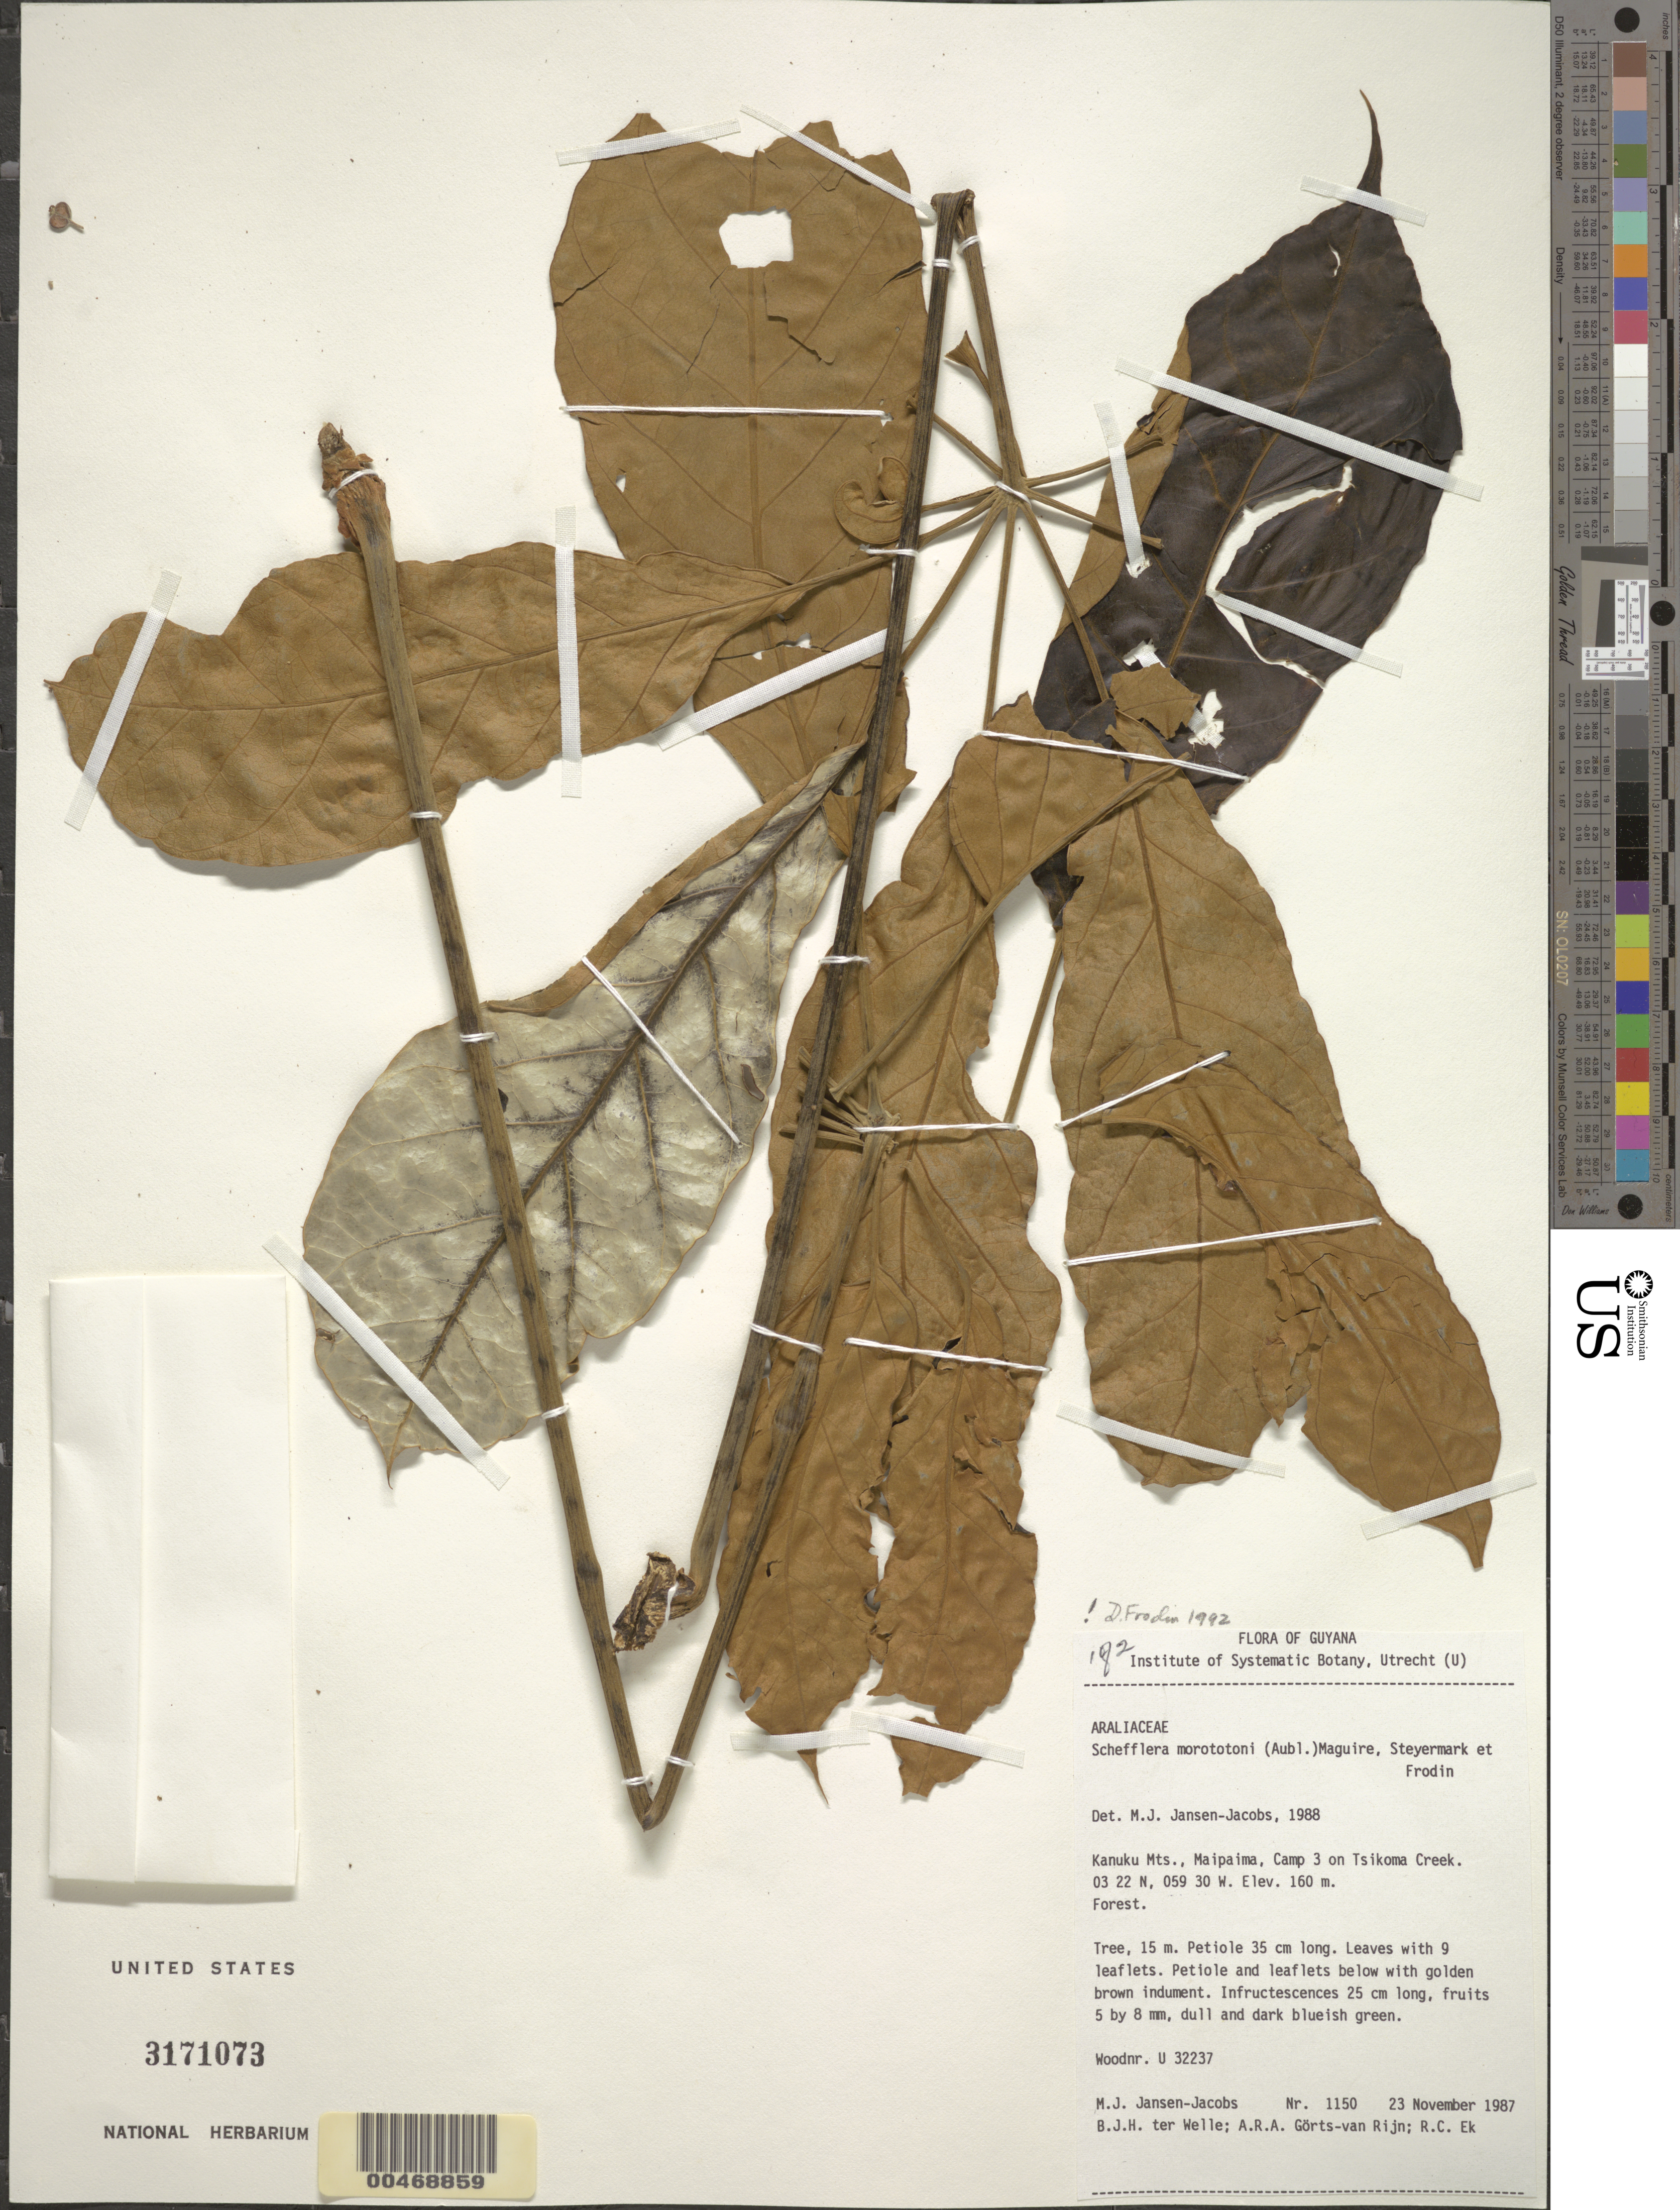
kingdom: Plantae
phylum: Tracheophyta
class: Magnoliopsida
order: Apiales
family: Araliaceae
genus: Schefflera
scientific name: Schefflera morototoni (Aubl.) Maguire, Steyerm. & Frodin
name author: (Aubl.) Maguire et al.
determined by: Frodin, D. G.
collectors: M. J. Jansen-Jacobs, B. Welle, A. .R. A. Görts-van Rijn & R. C. Ek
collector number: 1150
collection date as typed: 23-Nov-87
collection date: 1987-11-23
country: Guyana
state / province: U. Takutu-U. Essequibo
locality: Kanuku Mts., Maipaima, Camp 3 on Tsikoma Creek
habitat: Forest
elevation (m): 160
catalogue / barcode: US 3171073